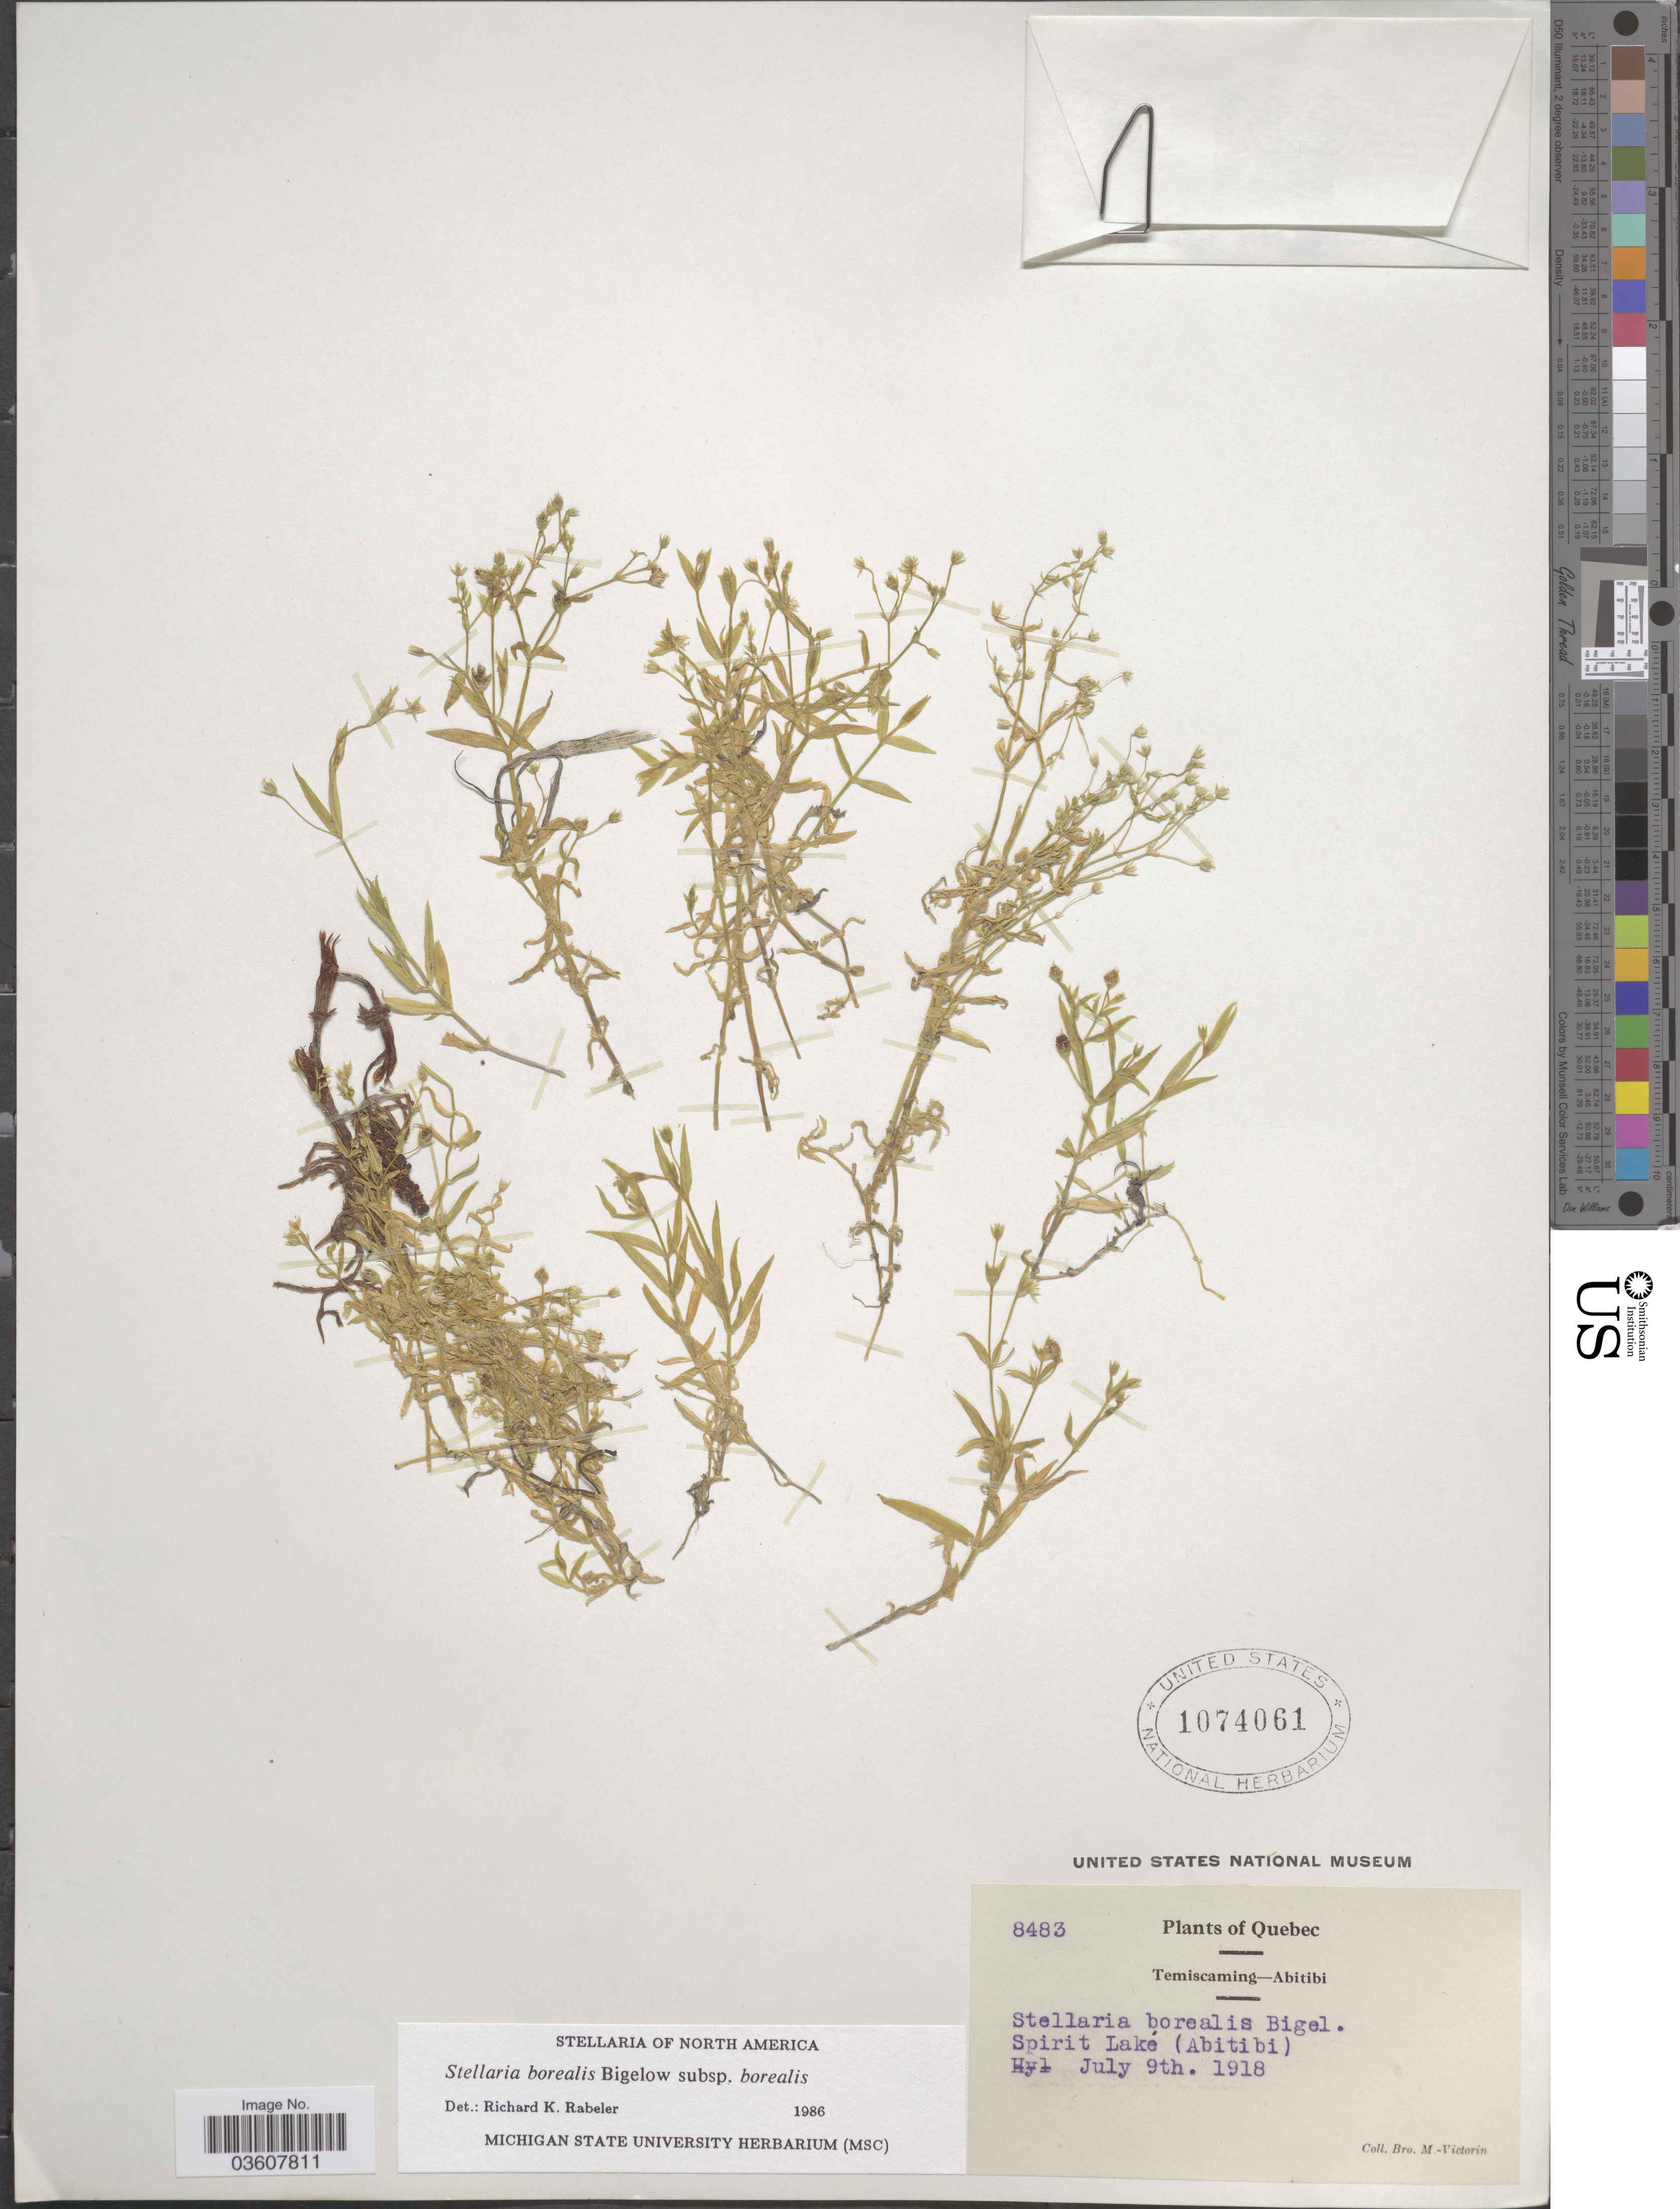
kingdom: Plantae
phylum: Tracheophyta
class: Magnoliopsida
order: Caryophyllales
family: Caryophyllaceae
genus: Stellaria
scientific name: Stellaria borealis subsp. borealis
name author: Bigelow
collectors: Fr. Marie-Victorin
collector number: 8483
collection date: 1918-07-09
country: Canada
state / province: Quebec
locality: Temiscaming-Abitibi. Spirit Lake (Abitibi).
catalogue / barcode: US 1074061